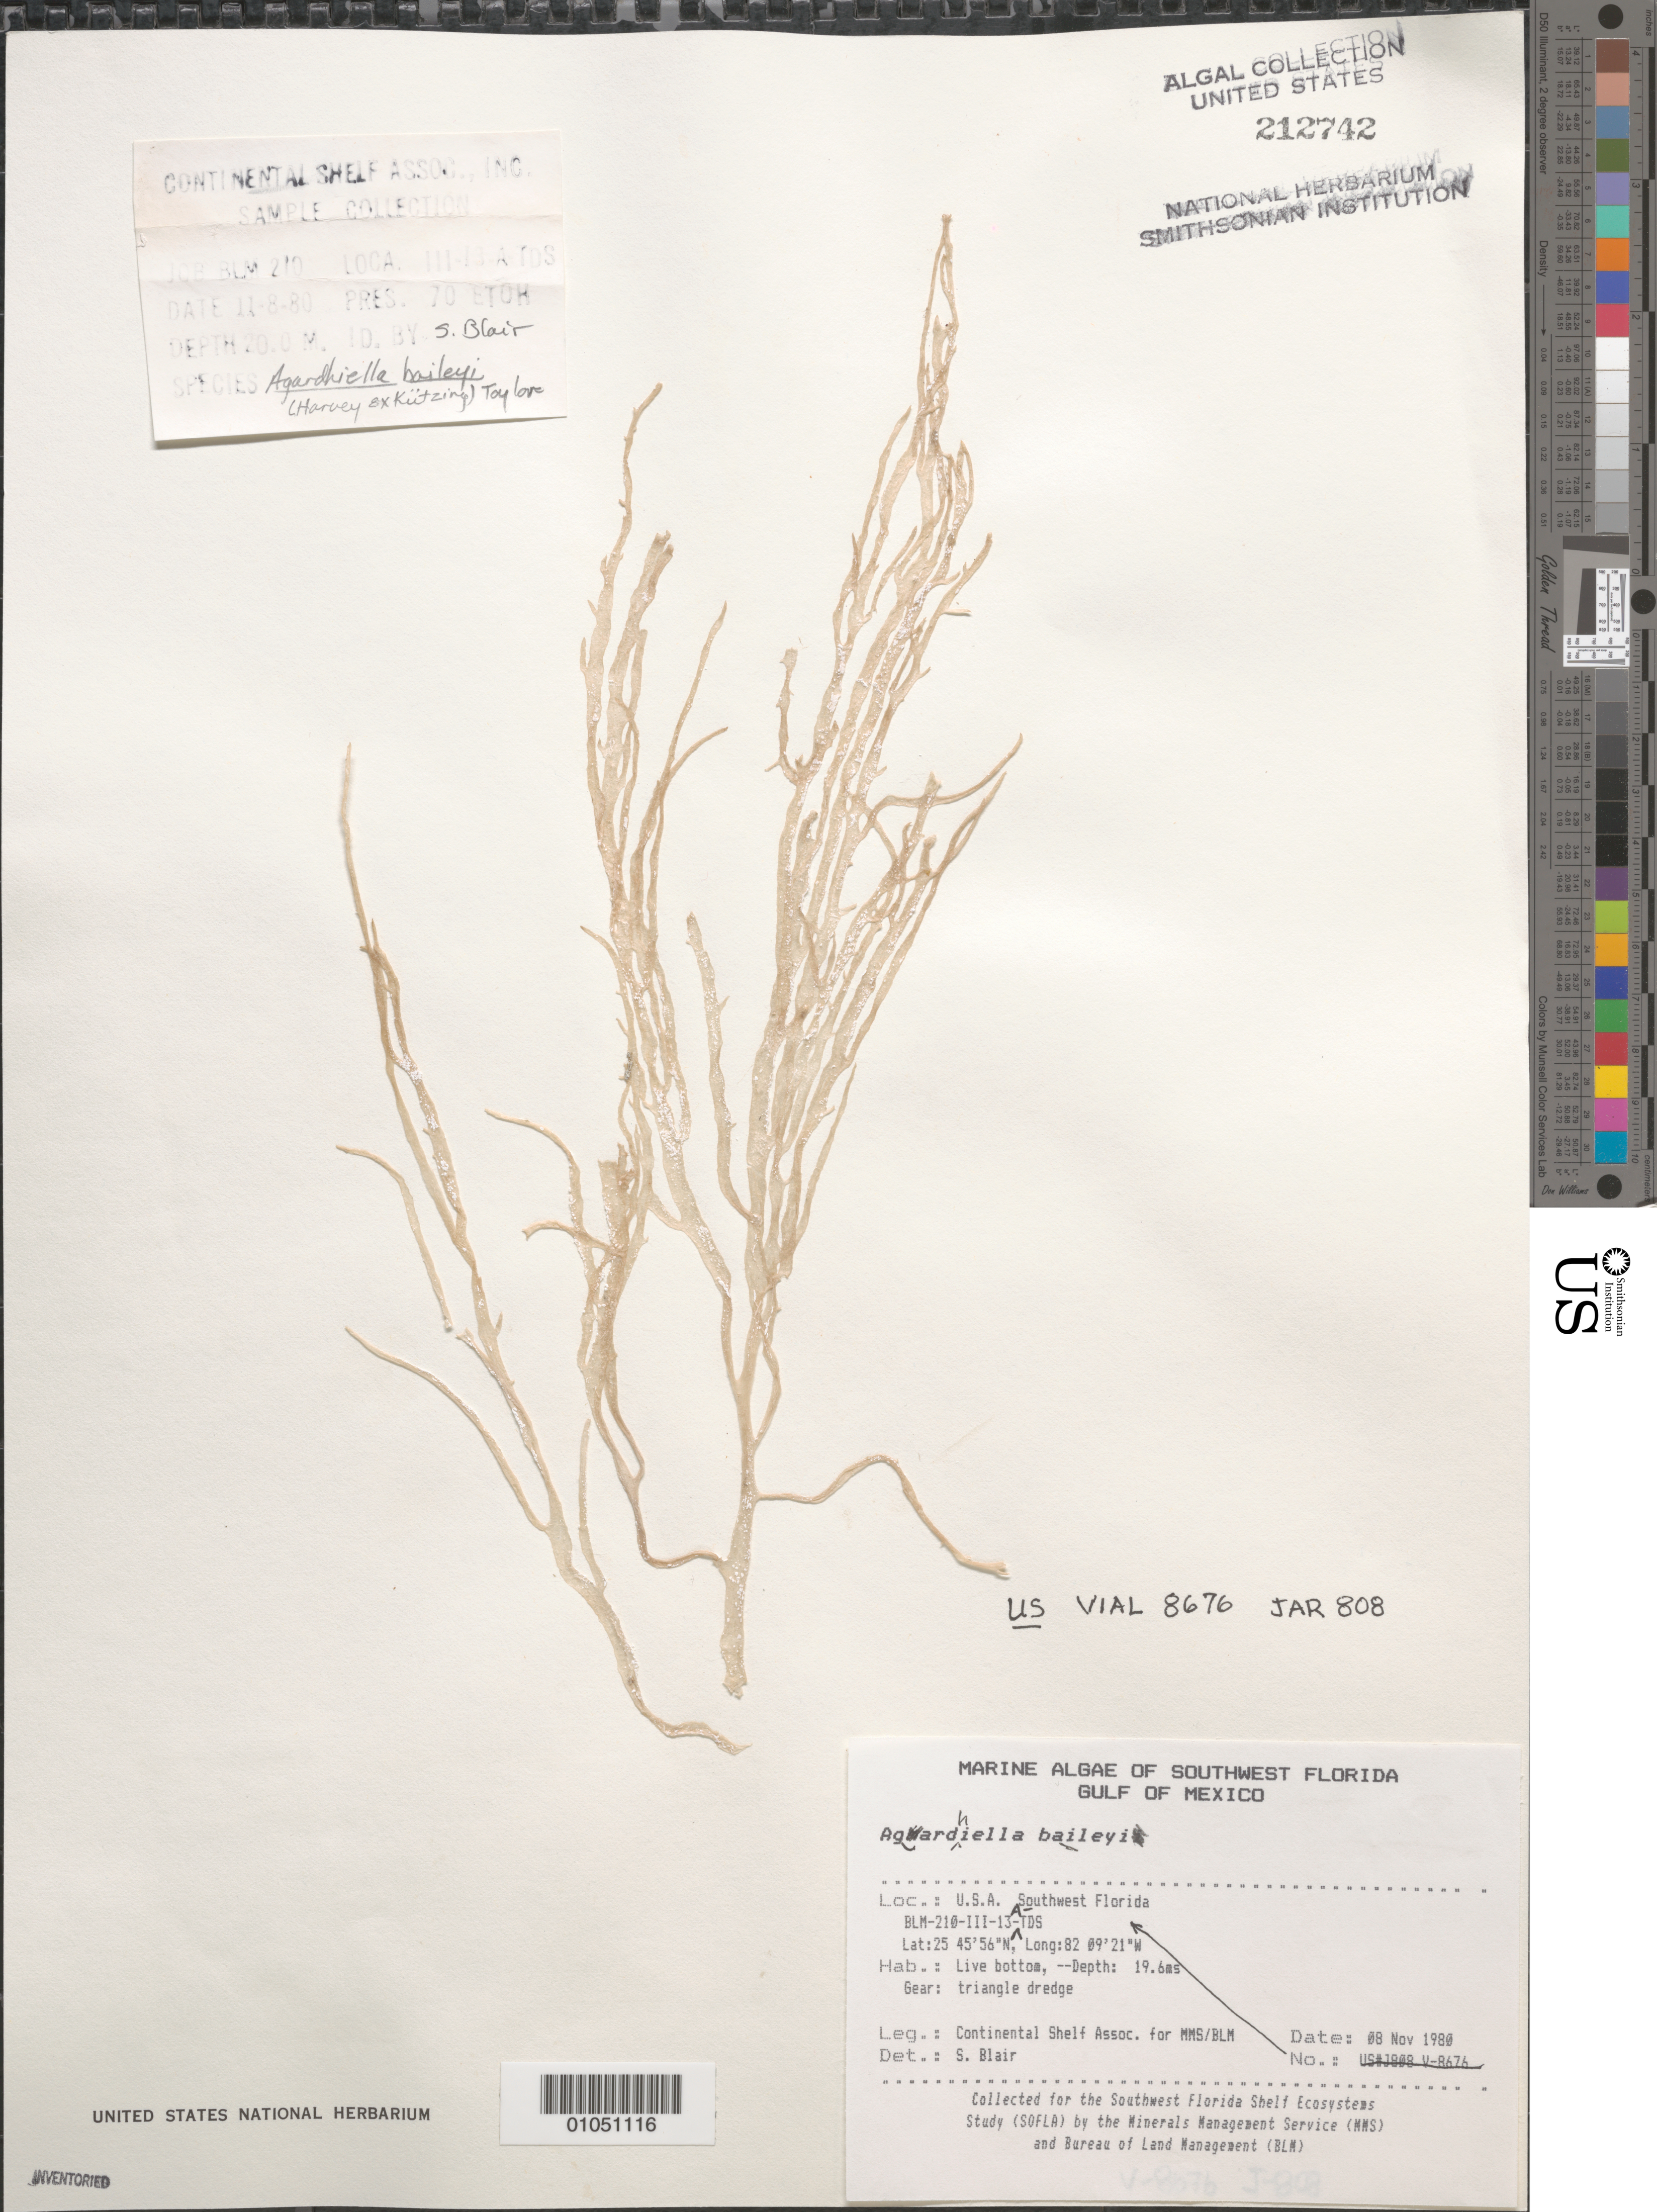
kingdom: Plantae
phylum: Rhodophyta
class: Florideophyceae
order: Gigartinales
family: Solieriaceae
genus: Agardhiella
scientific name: Agardhiella baileyi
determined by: Blair, S. M.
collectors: Continental Shelf Associates for the MMS/BLM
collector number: BLM-210-III-13-A-TDS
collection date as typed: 08 Nov 1980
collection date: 1980-11-08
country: United States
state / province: Florida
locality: Gulf of Mexico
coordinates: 25 45'56"N, 82 09'21"W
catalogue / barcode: US 212742